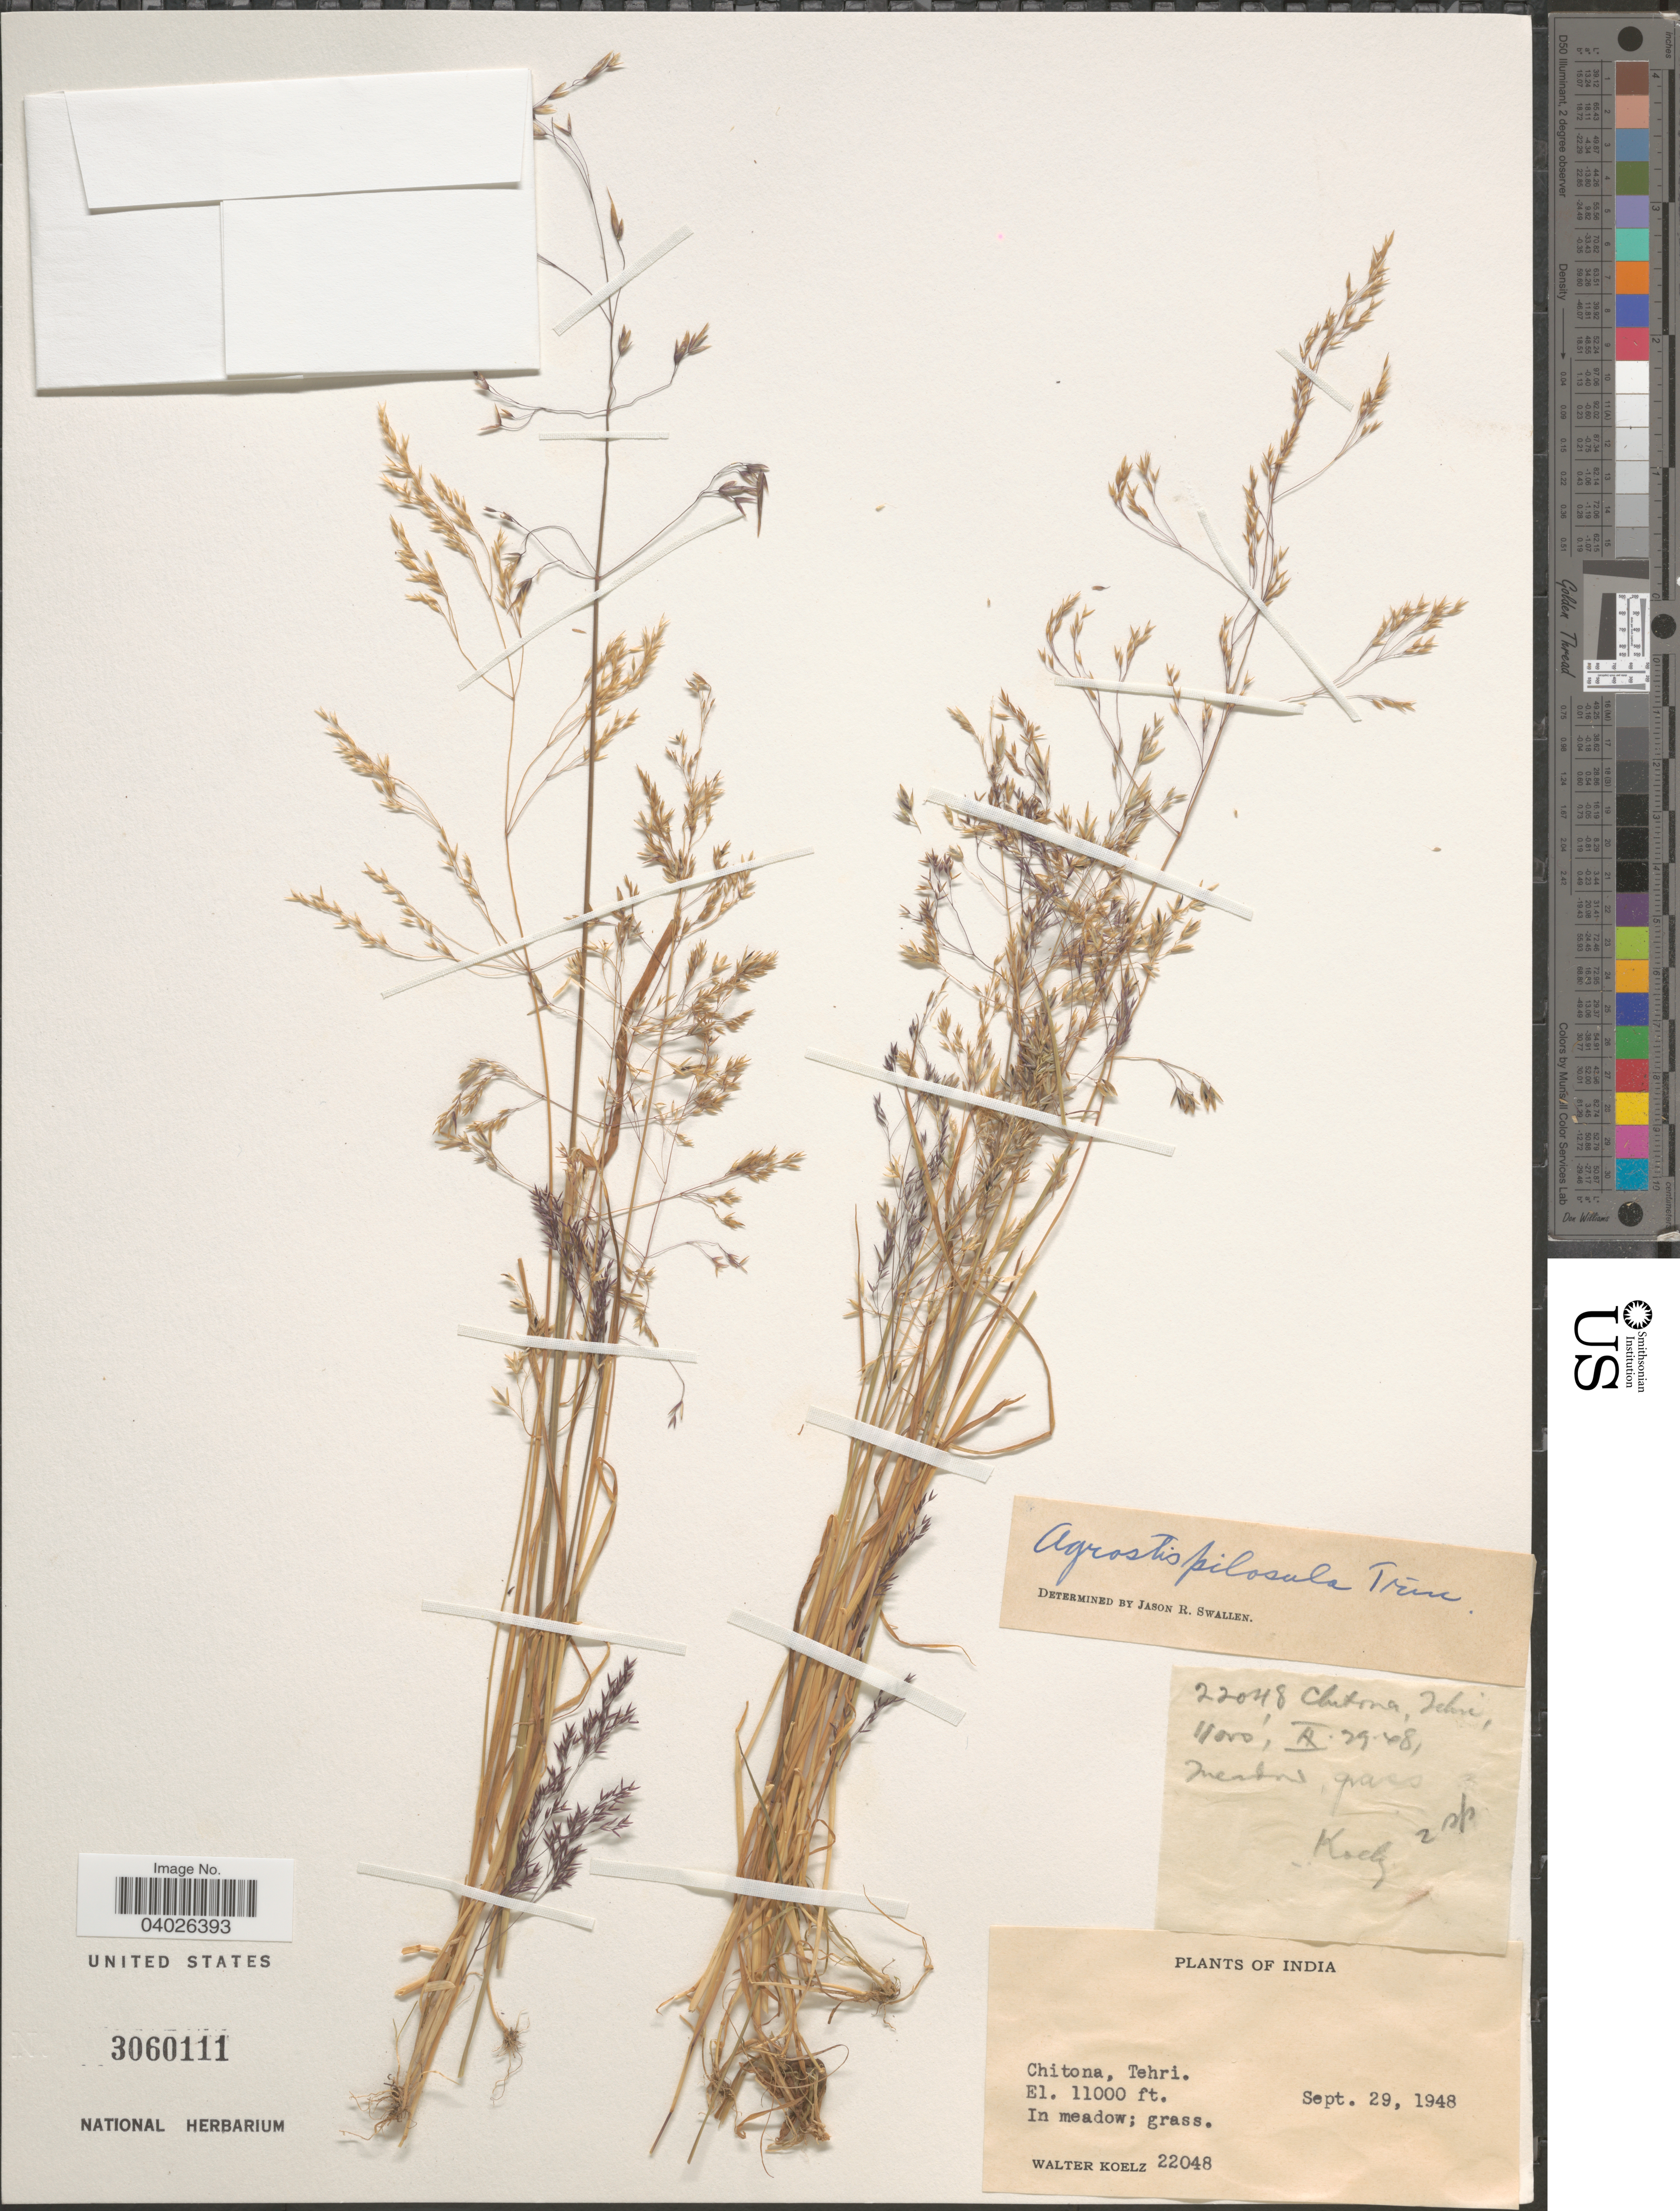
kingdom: Plantae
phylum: Tracheophyta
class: Liliopsida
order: Poales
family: Poaceae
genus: Agrostis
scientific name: Agrostis pilosula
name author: Trin.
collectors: W. N. Koelz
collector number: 22048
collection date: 1948-09-29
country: India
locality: Chitona, Tehri.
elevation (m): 3353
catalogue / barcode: US 3060111